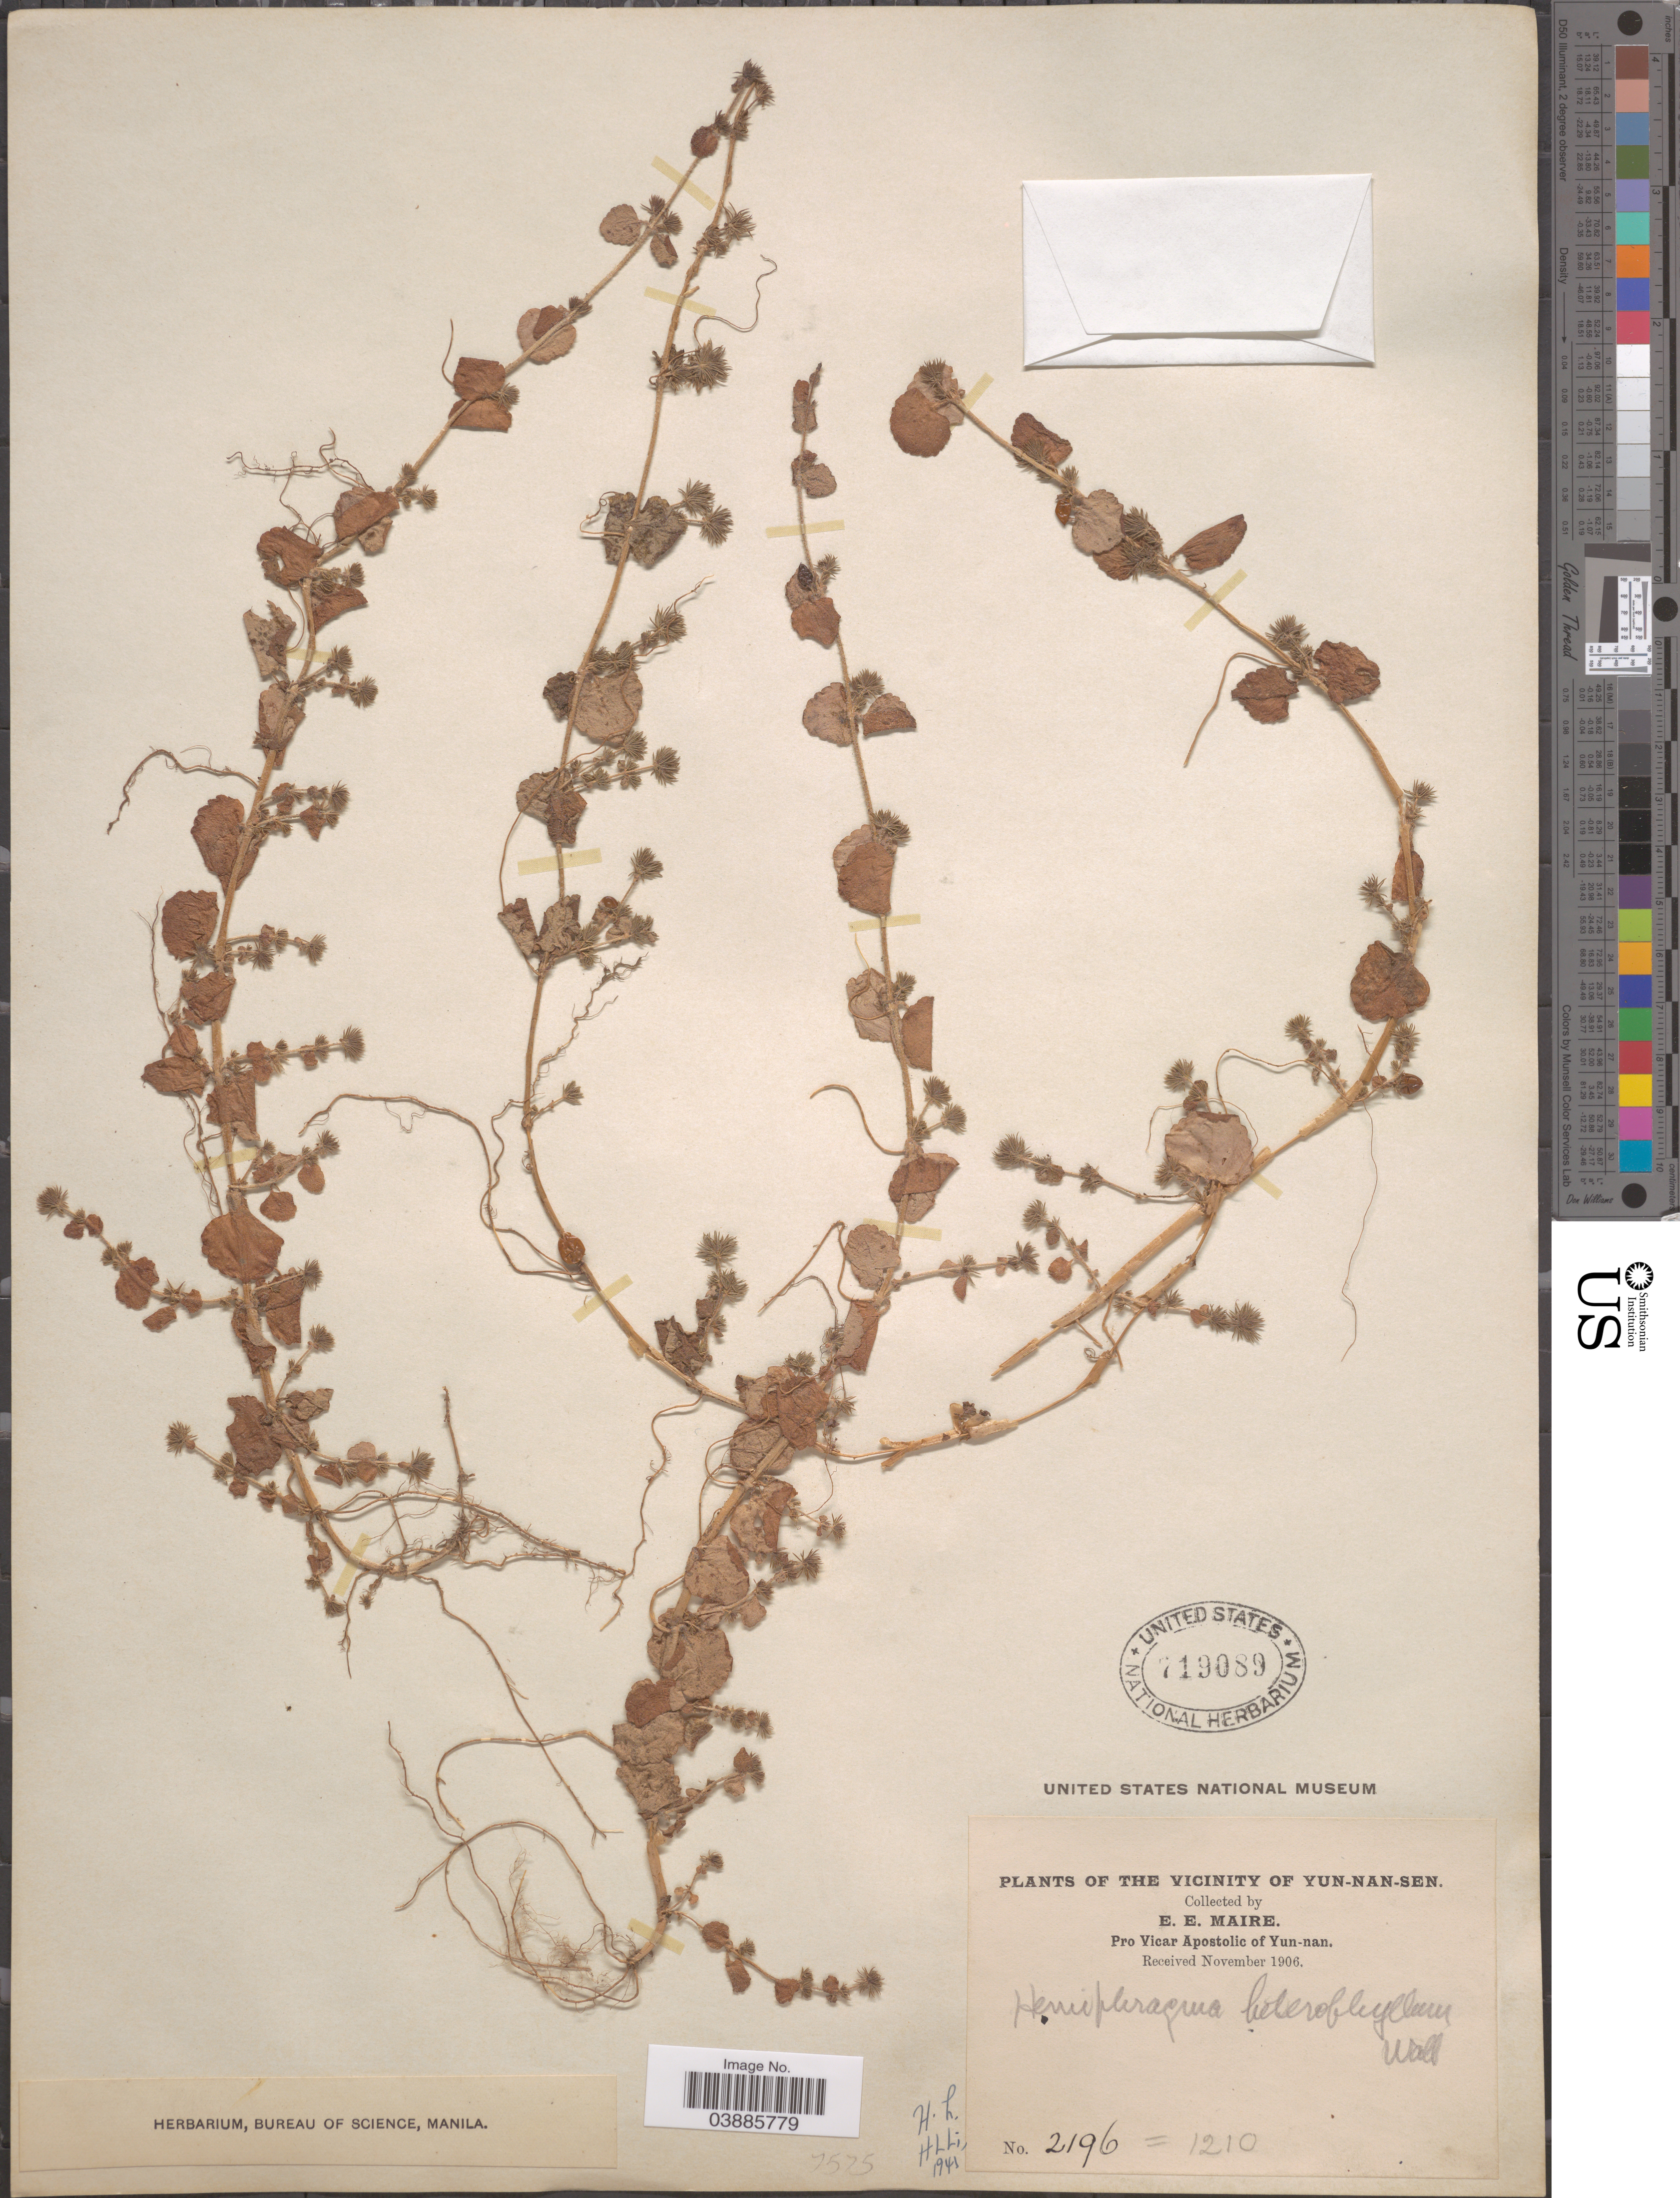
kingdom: Plantae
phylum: Tracheophyta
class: Magnoliopsida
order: Lamiales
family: Plantaginaceae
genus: Hemiphragma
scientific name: Hemiphragma heterophyllum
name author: Wall.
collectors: E. E. Maire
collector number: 2196=1210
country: China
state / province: Yunnan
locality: The vicinity of Yun-Nan-Sen. Pro Vicar Apostolic of Yun-nan.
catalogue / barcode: US 719089